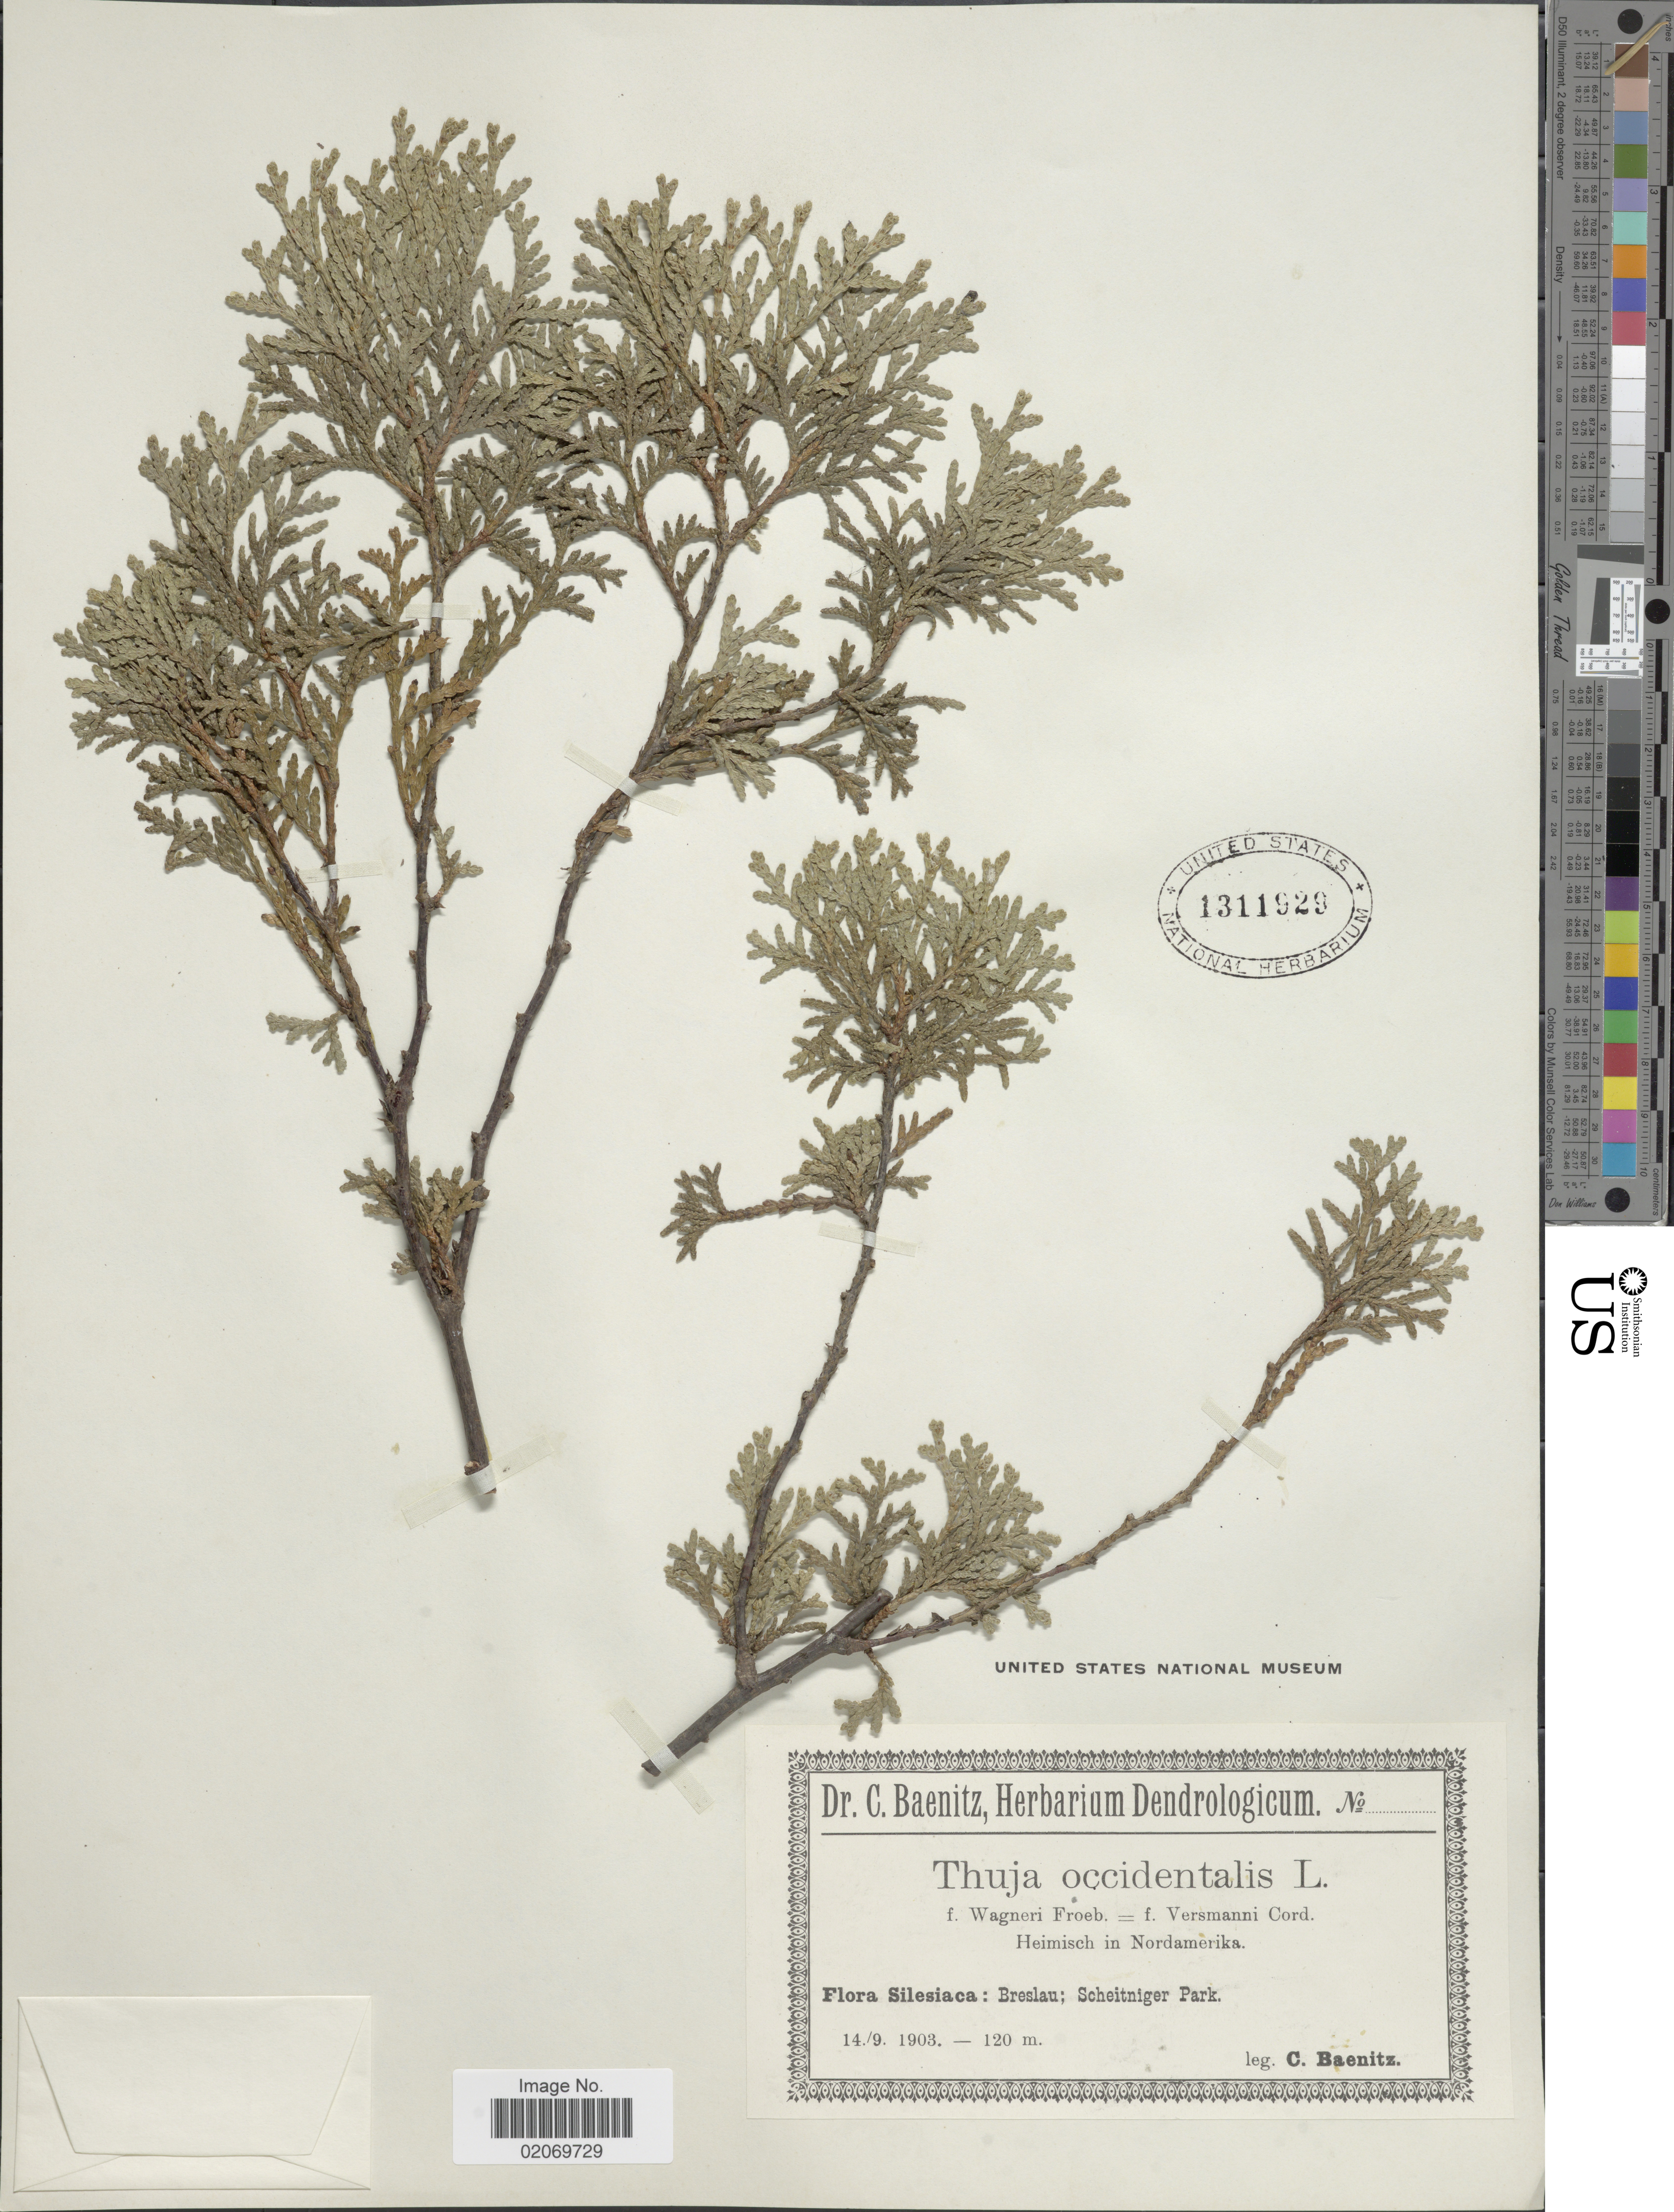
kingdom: Plantae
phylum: Tracheophyta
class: Pinopsida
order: Pinales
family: Cupressaceae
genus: Thuja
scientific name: Thuja occidentalis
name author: L.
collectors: C. G. Baenitz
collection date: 1903-09-14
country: Poland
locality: Silesiaca: Breslau; Scheitniger Park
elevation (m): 120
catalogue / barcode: US 1311929